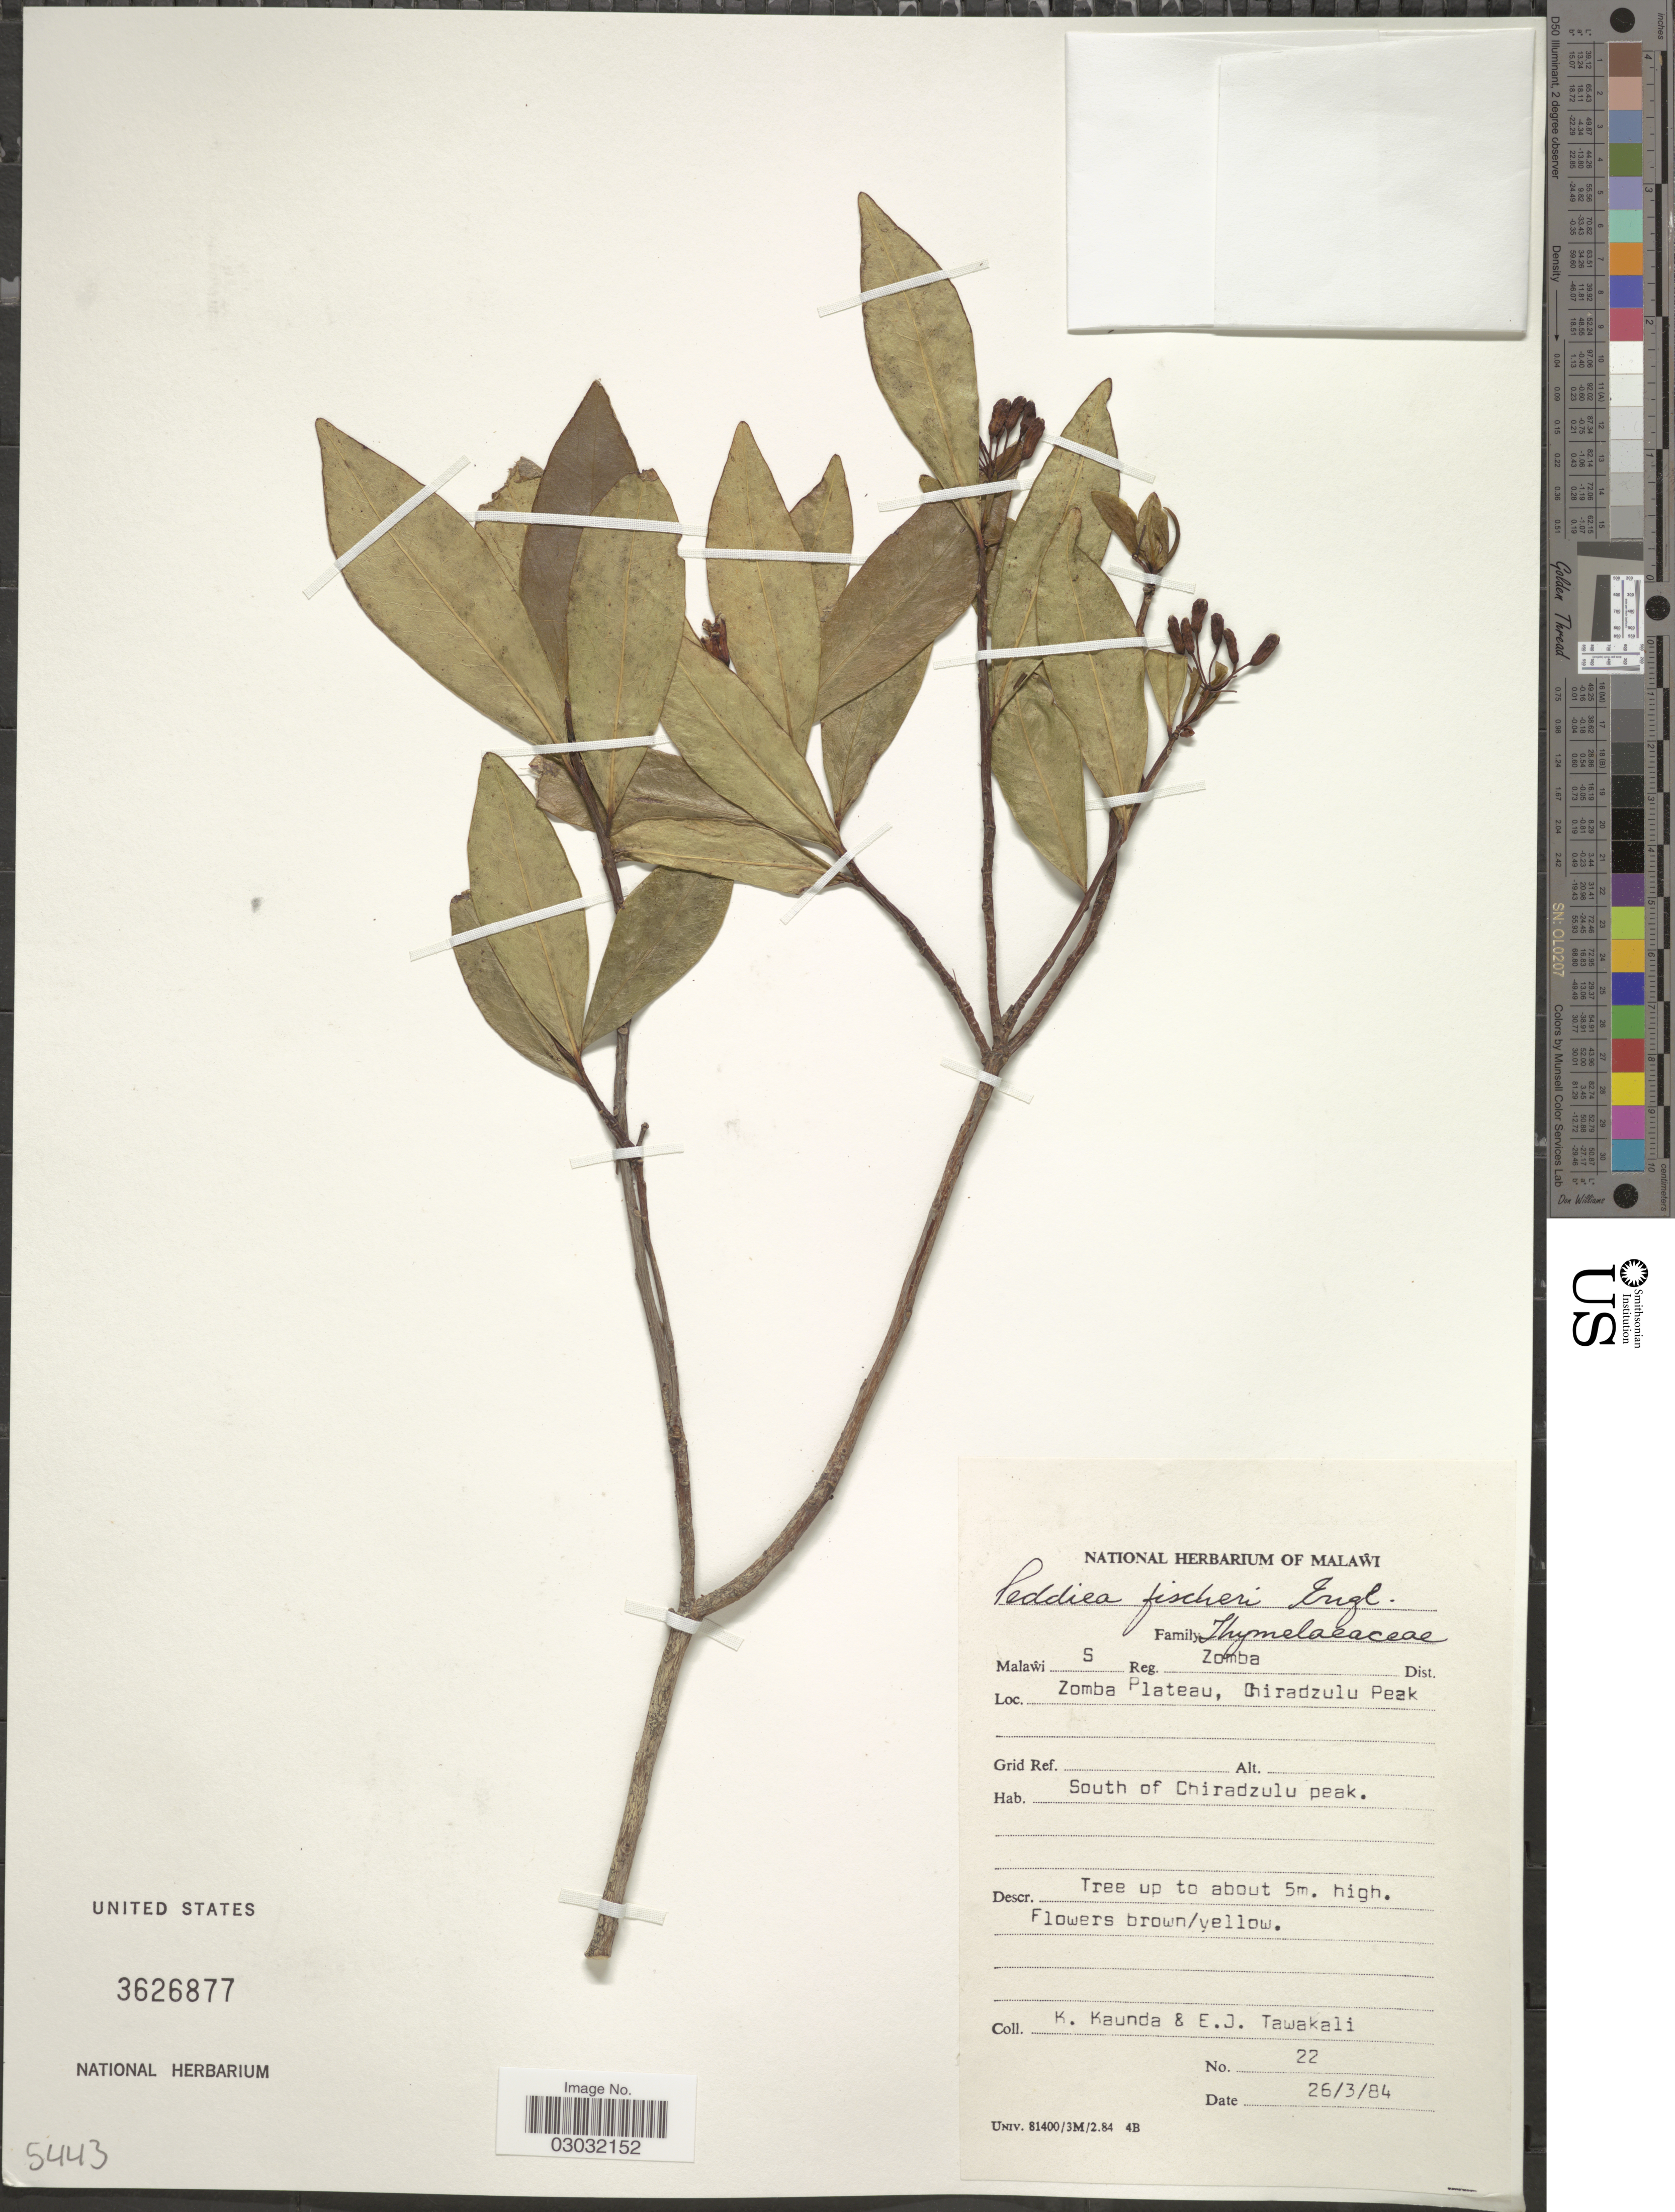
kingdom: Plantae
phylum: Tracheophyta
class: Magnoliopsida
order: Malvales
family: Thymelaeaceae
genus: Peddiea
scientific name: Peddiea fischeri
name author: Engl.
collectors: K. Kaunda & E. Tawakali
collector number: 22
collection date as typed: Transcribed d/m/y: 26/3/84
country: Malawi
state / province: Southern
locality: S Reg. Zomba Dist. Zomba Plateau, Chiradzulu Peak. South of Chiradzulu peak.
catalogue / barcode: US 3626877